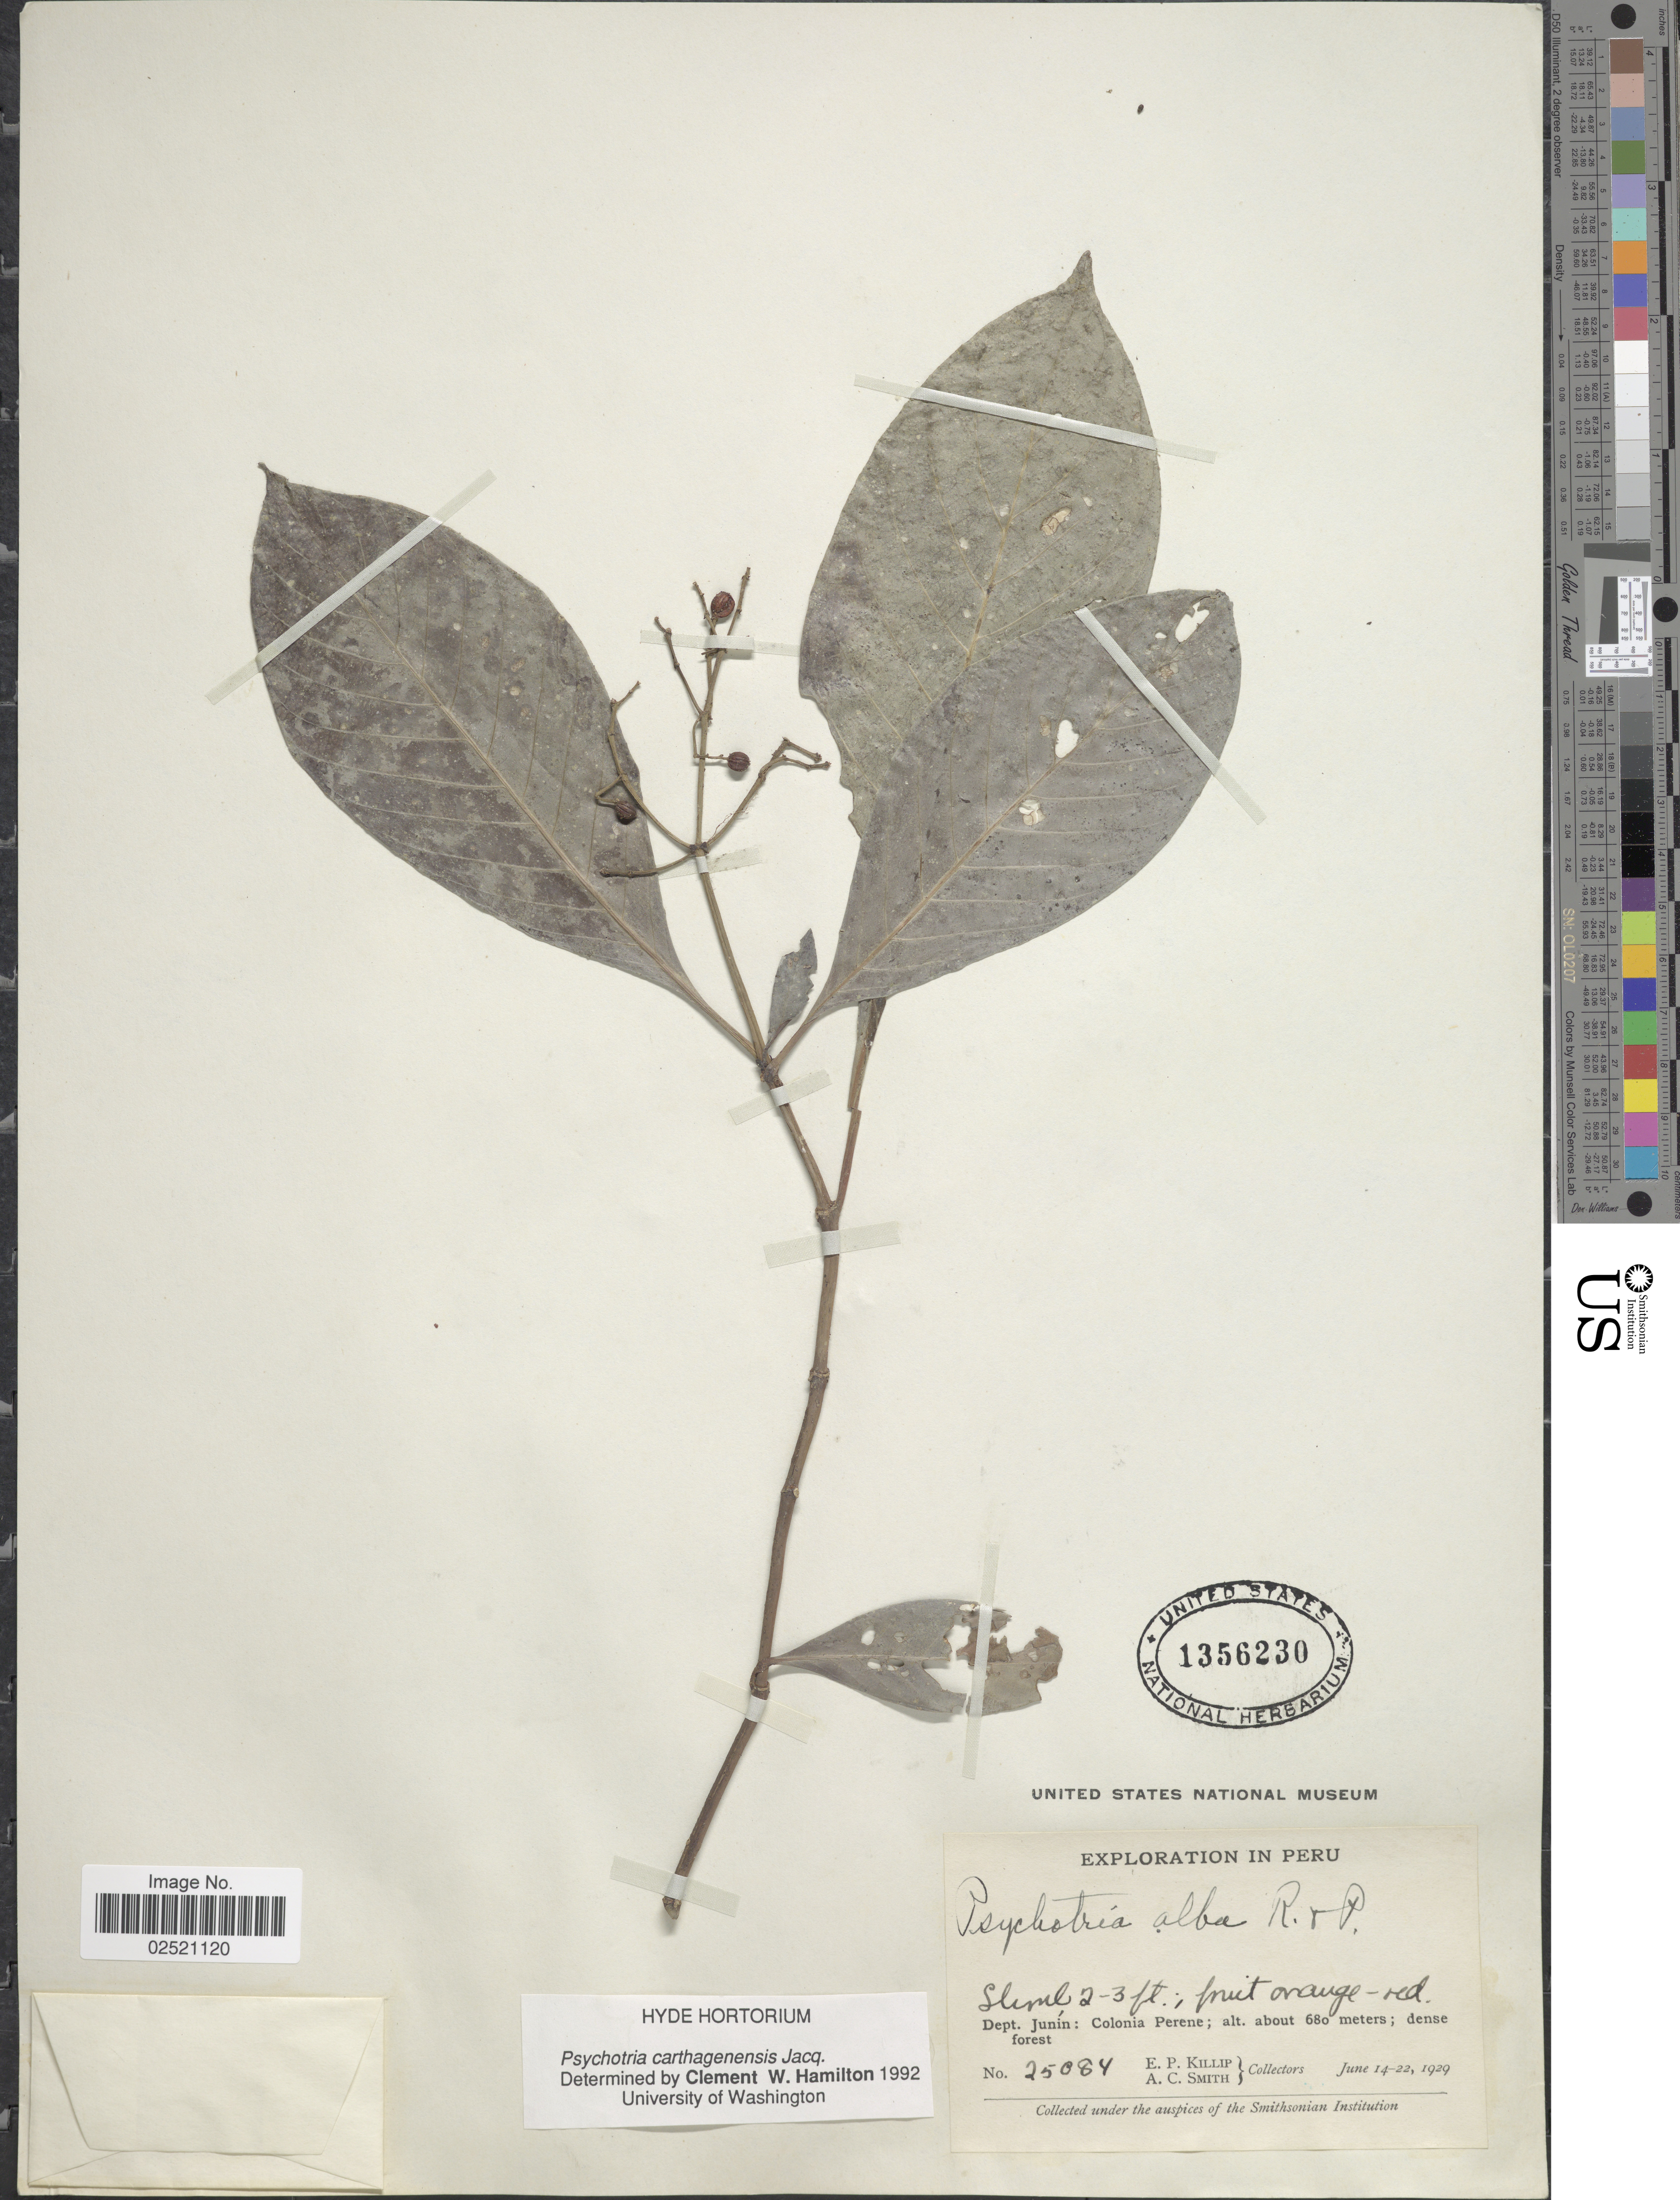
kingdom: Plantae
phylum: Tracheophyta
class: Magnoliopsida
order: Gentianales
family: Rubiaceae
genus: Psychotria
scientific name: Psychotria carthagenensis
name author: Jacq.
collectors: E. P. Killip & A. C. Smith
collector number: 25084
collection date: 1929-06-14/1929-06-22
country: Peru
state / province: Junín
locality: Colonia Perene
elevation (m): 680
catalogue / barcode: US 1356230